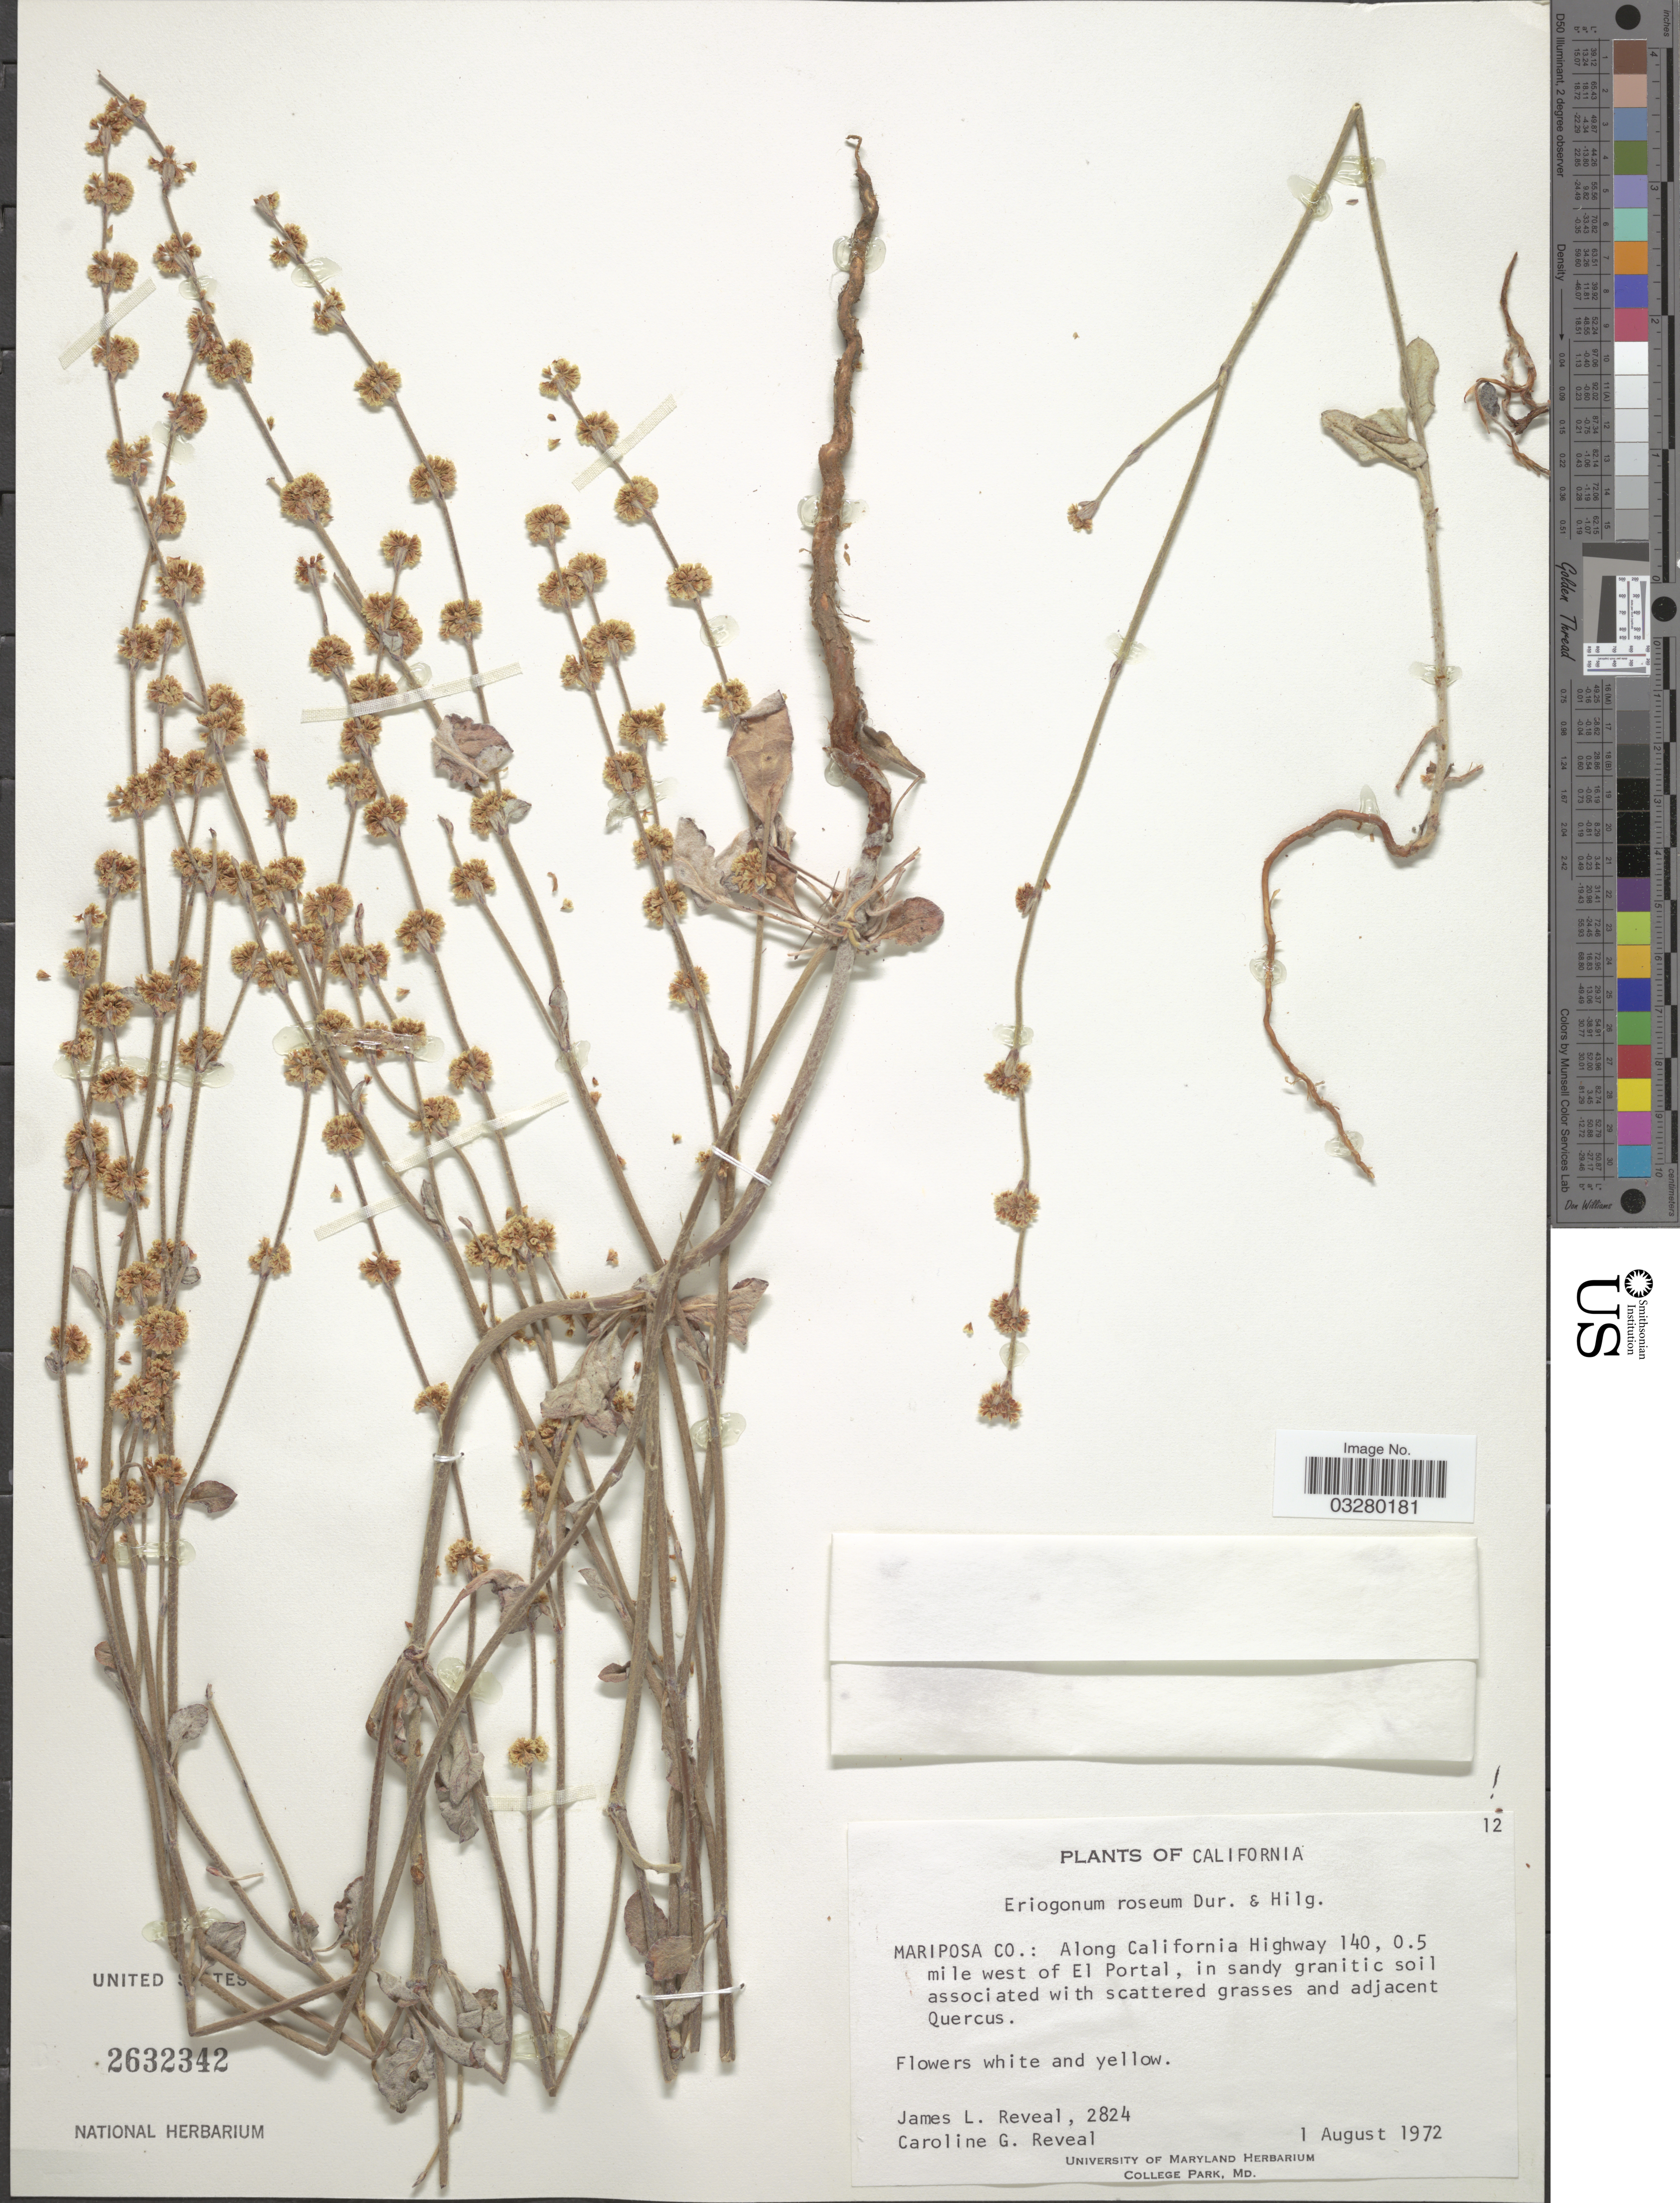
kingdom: Plantae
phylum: Tracheophyta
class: Magnoliopsida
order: Caryophyllales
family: Polygonaceae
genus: Eriogonum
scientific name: Eriogonum roseum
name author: Durand & Hilg.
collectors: J. L. Reveal & C. G. Reveal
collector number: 2824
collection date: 1972-08-01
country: United States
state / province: California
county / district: Mariposa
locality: Mariposa Co.: Along California Highway 140, 0.5 mile west of El Portal.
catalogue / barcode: US 2632342